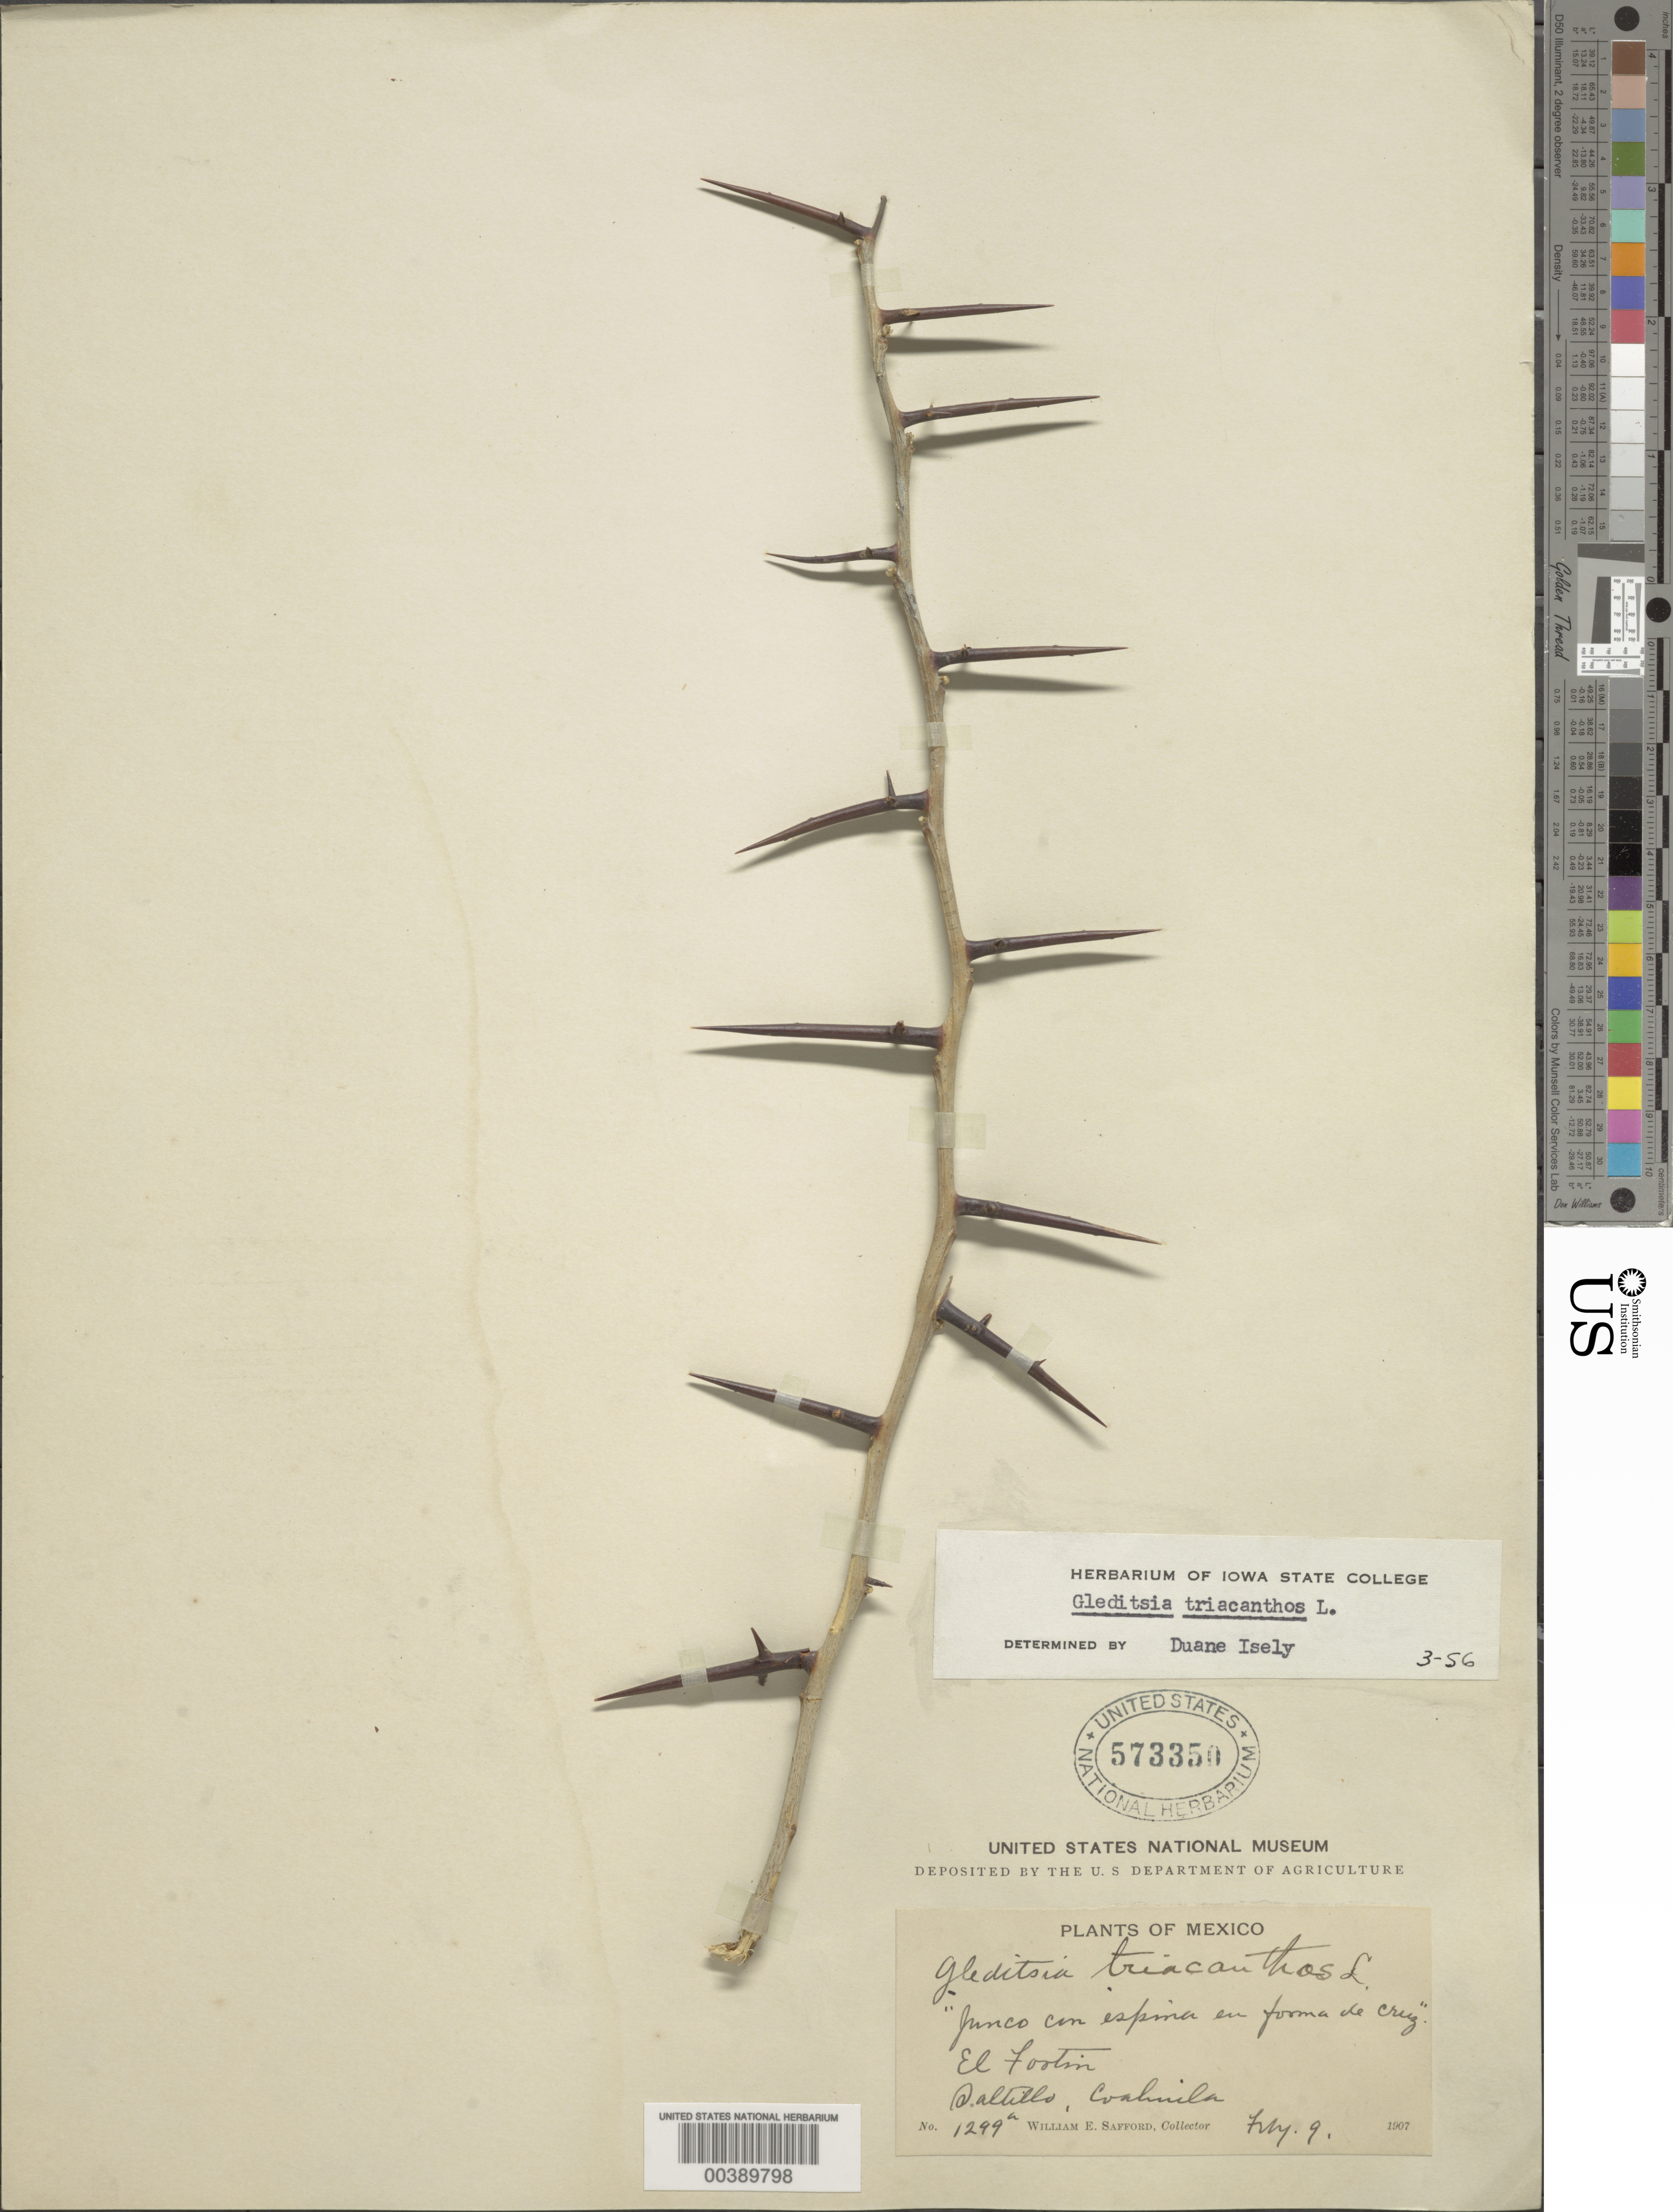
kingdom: Plantae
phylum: Tracheophyta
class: Magnoliopsida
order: Fabales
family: Fabaceae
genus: Gleditsia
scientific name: Gleditsia triacanthos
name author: L.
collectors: W. E. Safford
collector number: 1299a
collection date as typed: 09 Jul 1907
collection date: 1907-07-09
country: Mexico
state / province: Coahuila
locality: El Fortin; Saltillo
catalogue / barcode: US 573350